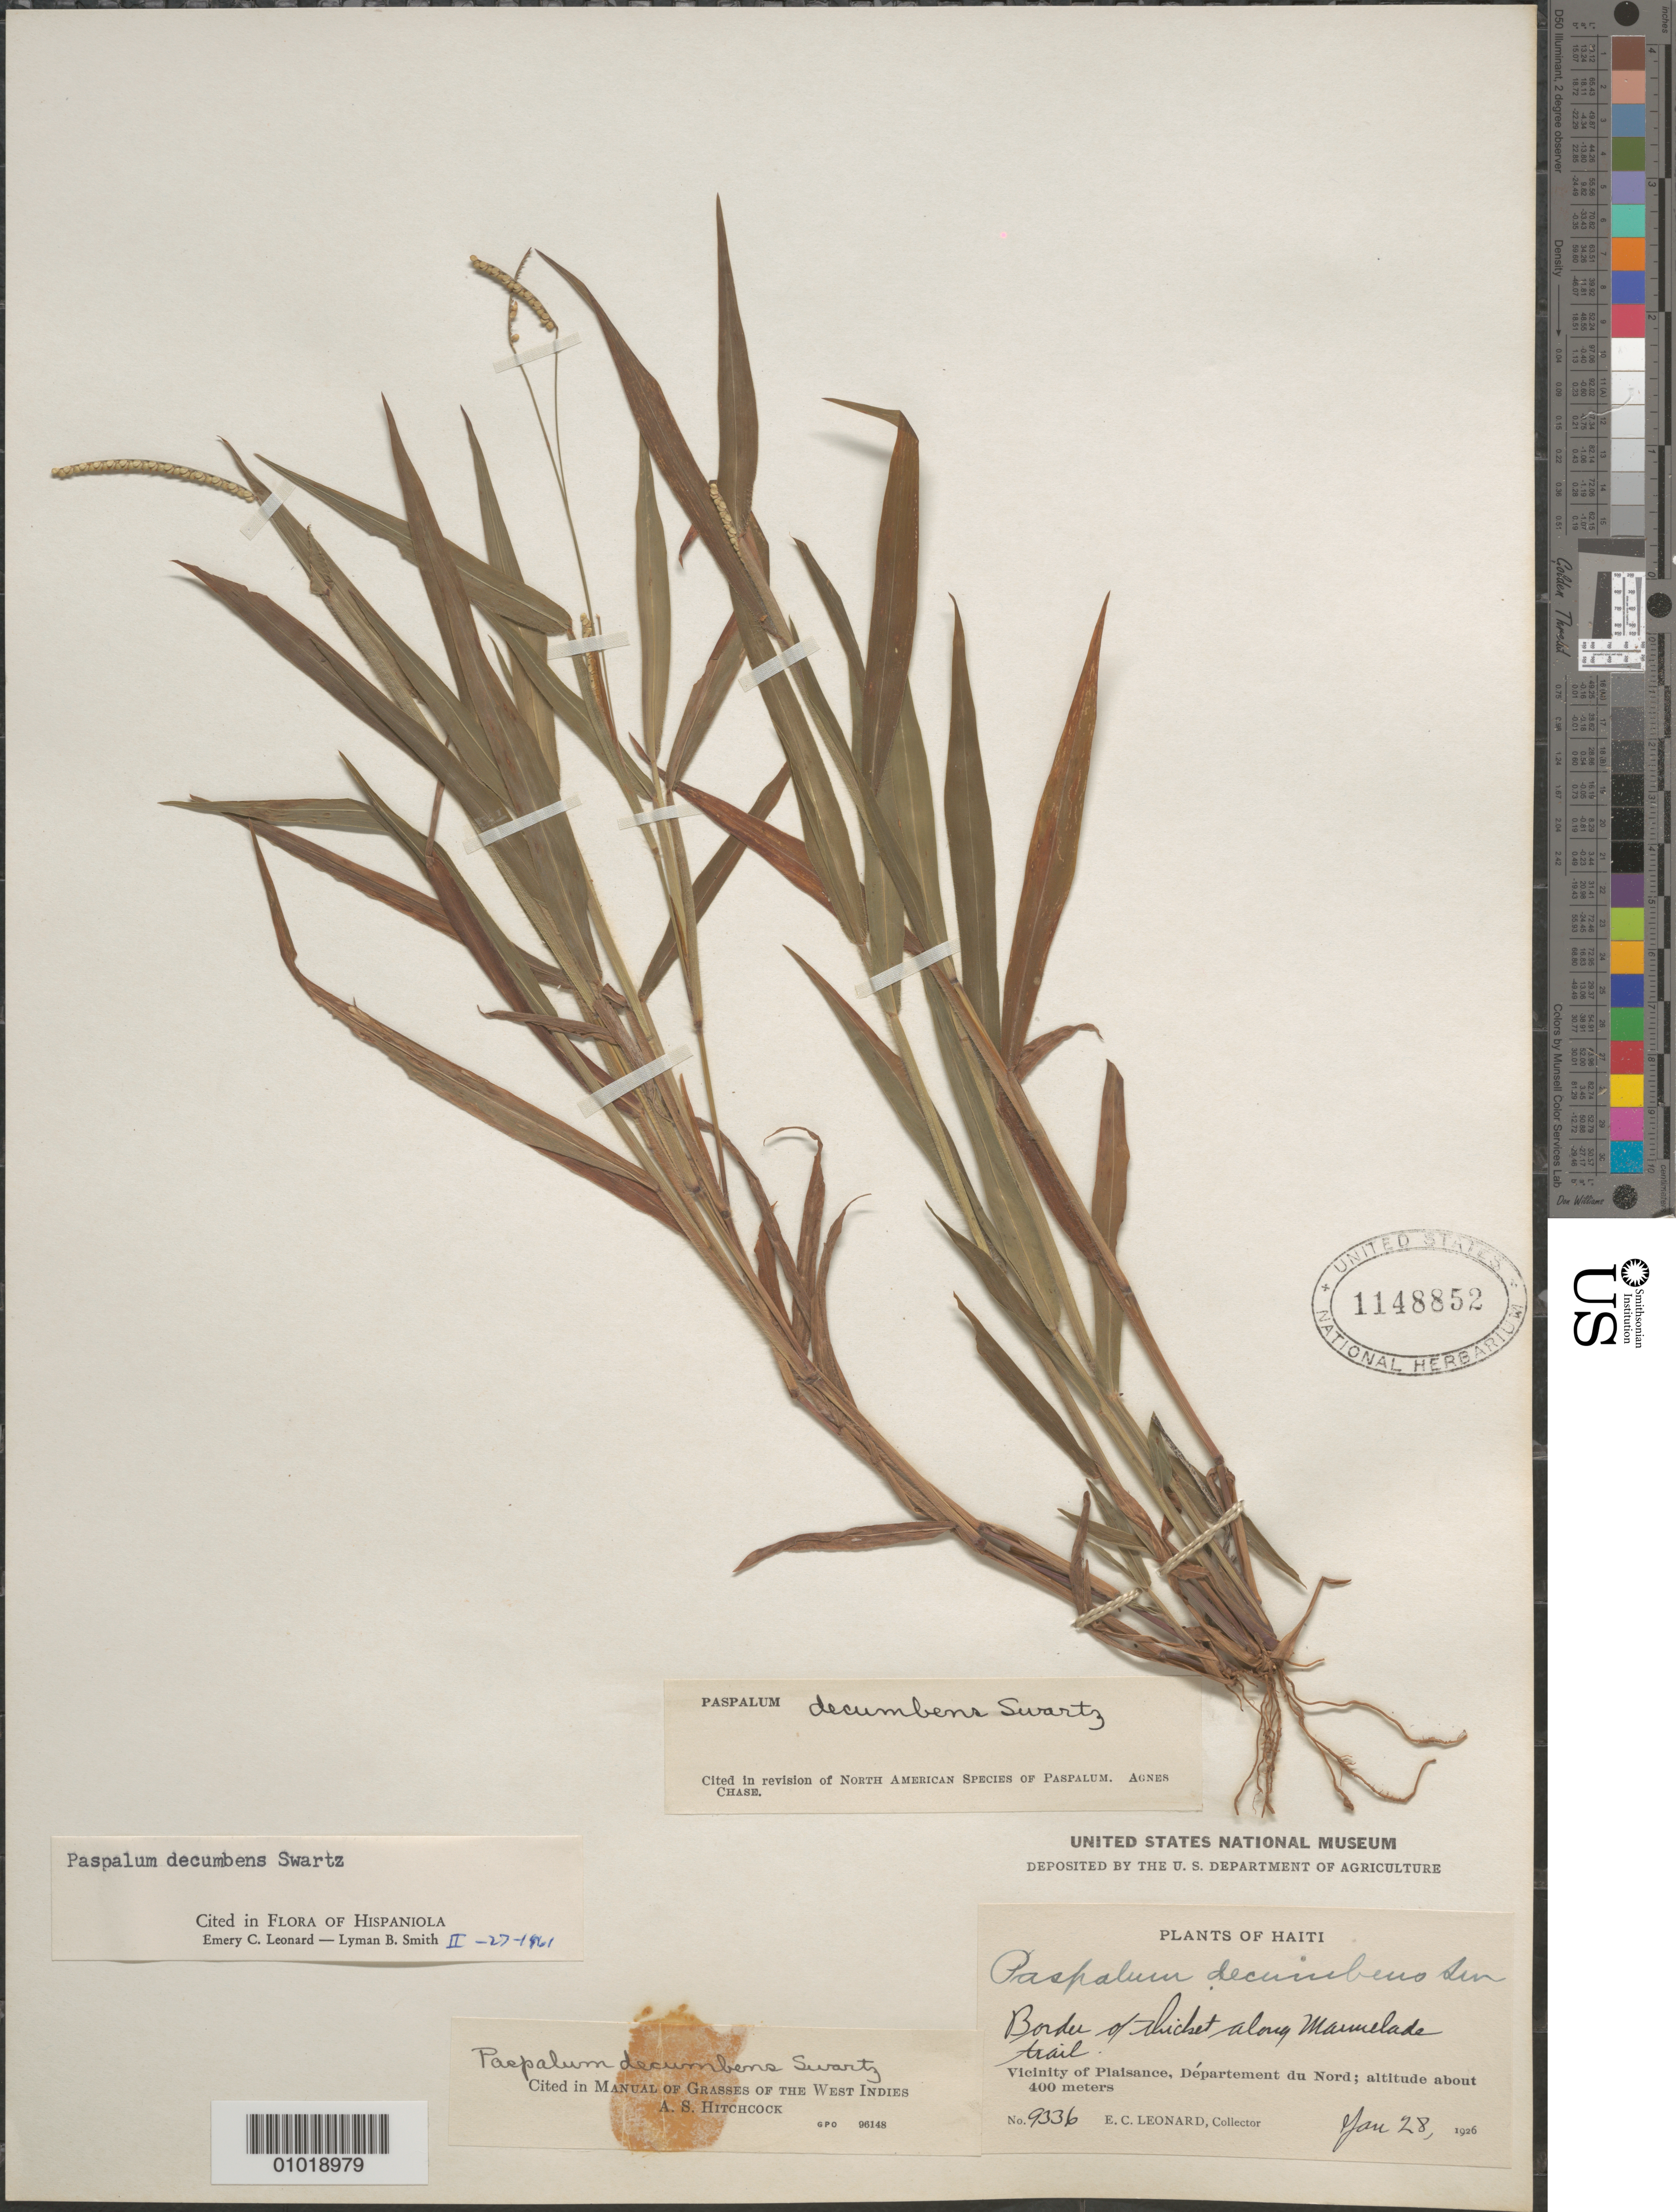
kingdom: Plantae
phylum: Tracheophyta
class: Liliopsida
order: Poales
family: Poaceae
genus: Paspalum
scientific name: Paspalum decumbens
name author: Sw.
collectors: E. C. Leonard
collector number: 9336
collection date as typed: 28 Jan 1926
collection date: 1926-01-28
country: Haiti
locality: Vic. of Plaisance, Dept. du Nord,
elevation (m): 400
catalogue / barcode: US 1148852